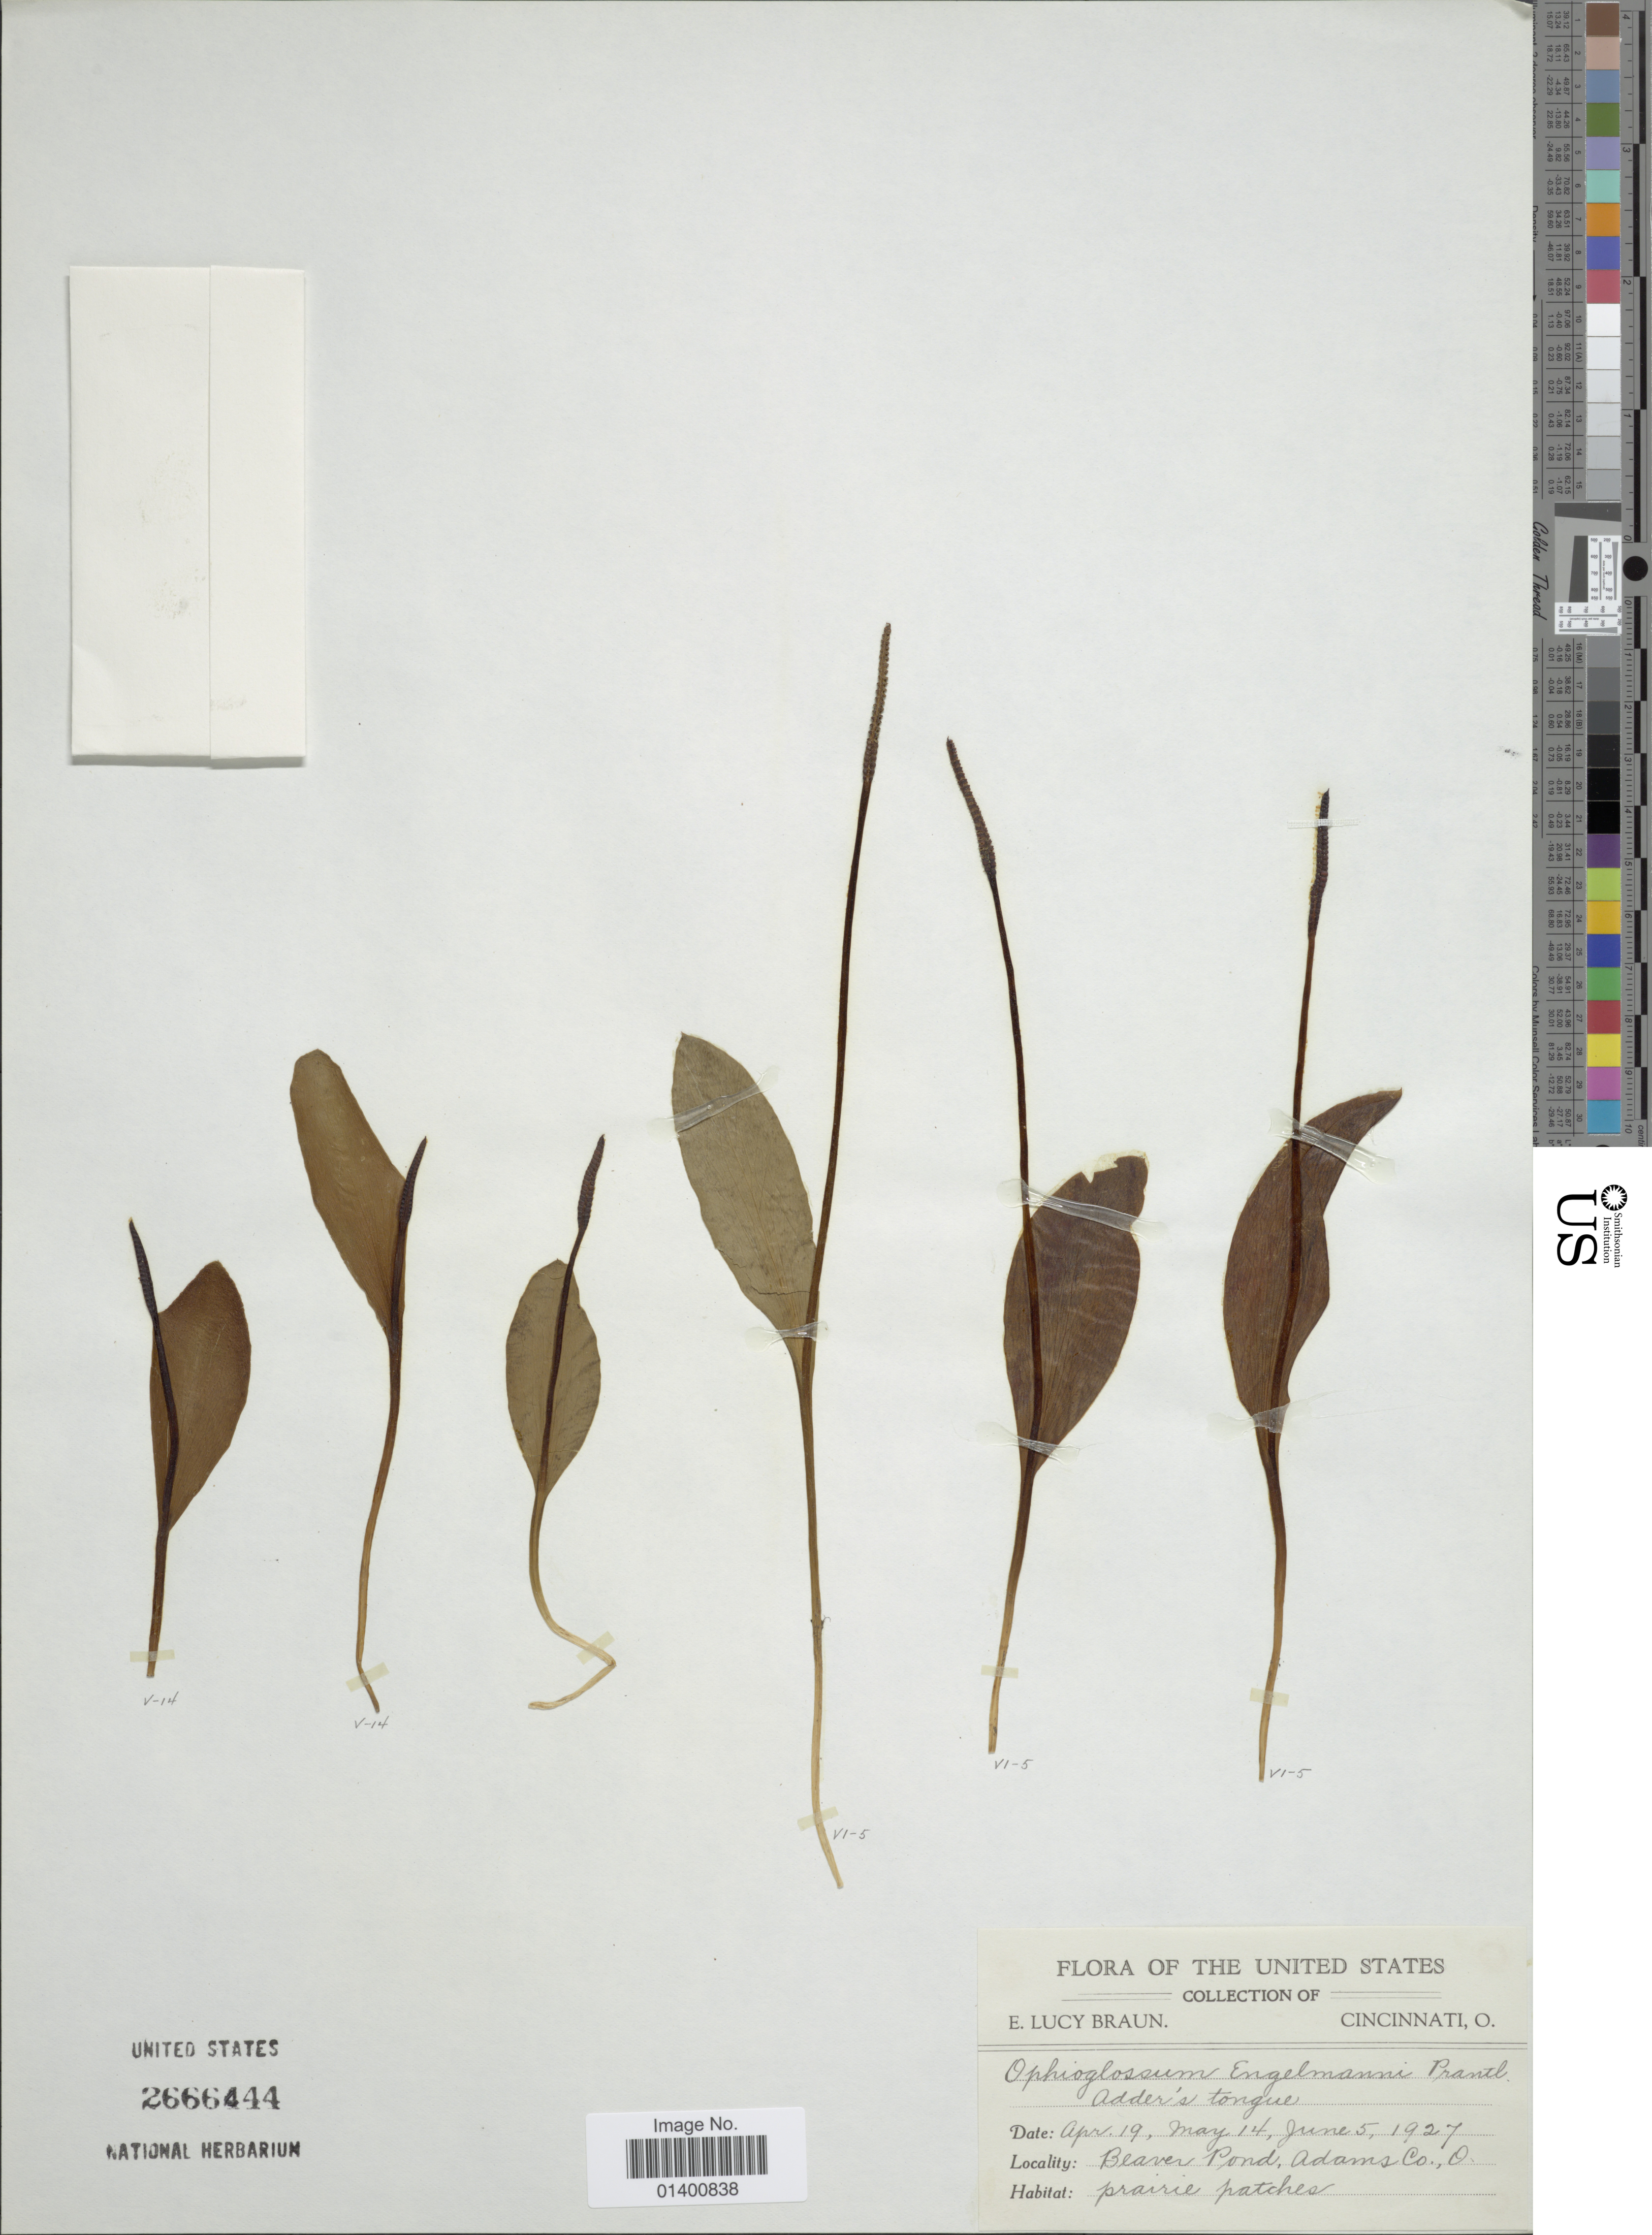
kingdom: Plantae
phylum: Tracheophyta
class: Polypodiopsida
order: Ophioglossales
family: Ophioglossaceae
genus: Ophioglossum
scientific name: Ophioglossum engelmannii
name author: Prantl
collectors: E. L. Braun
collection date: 1927-04-19/1927-06-05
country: United States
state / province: Ohio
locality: Beaver Pond, Adams Co.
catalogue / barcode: US 2666444